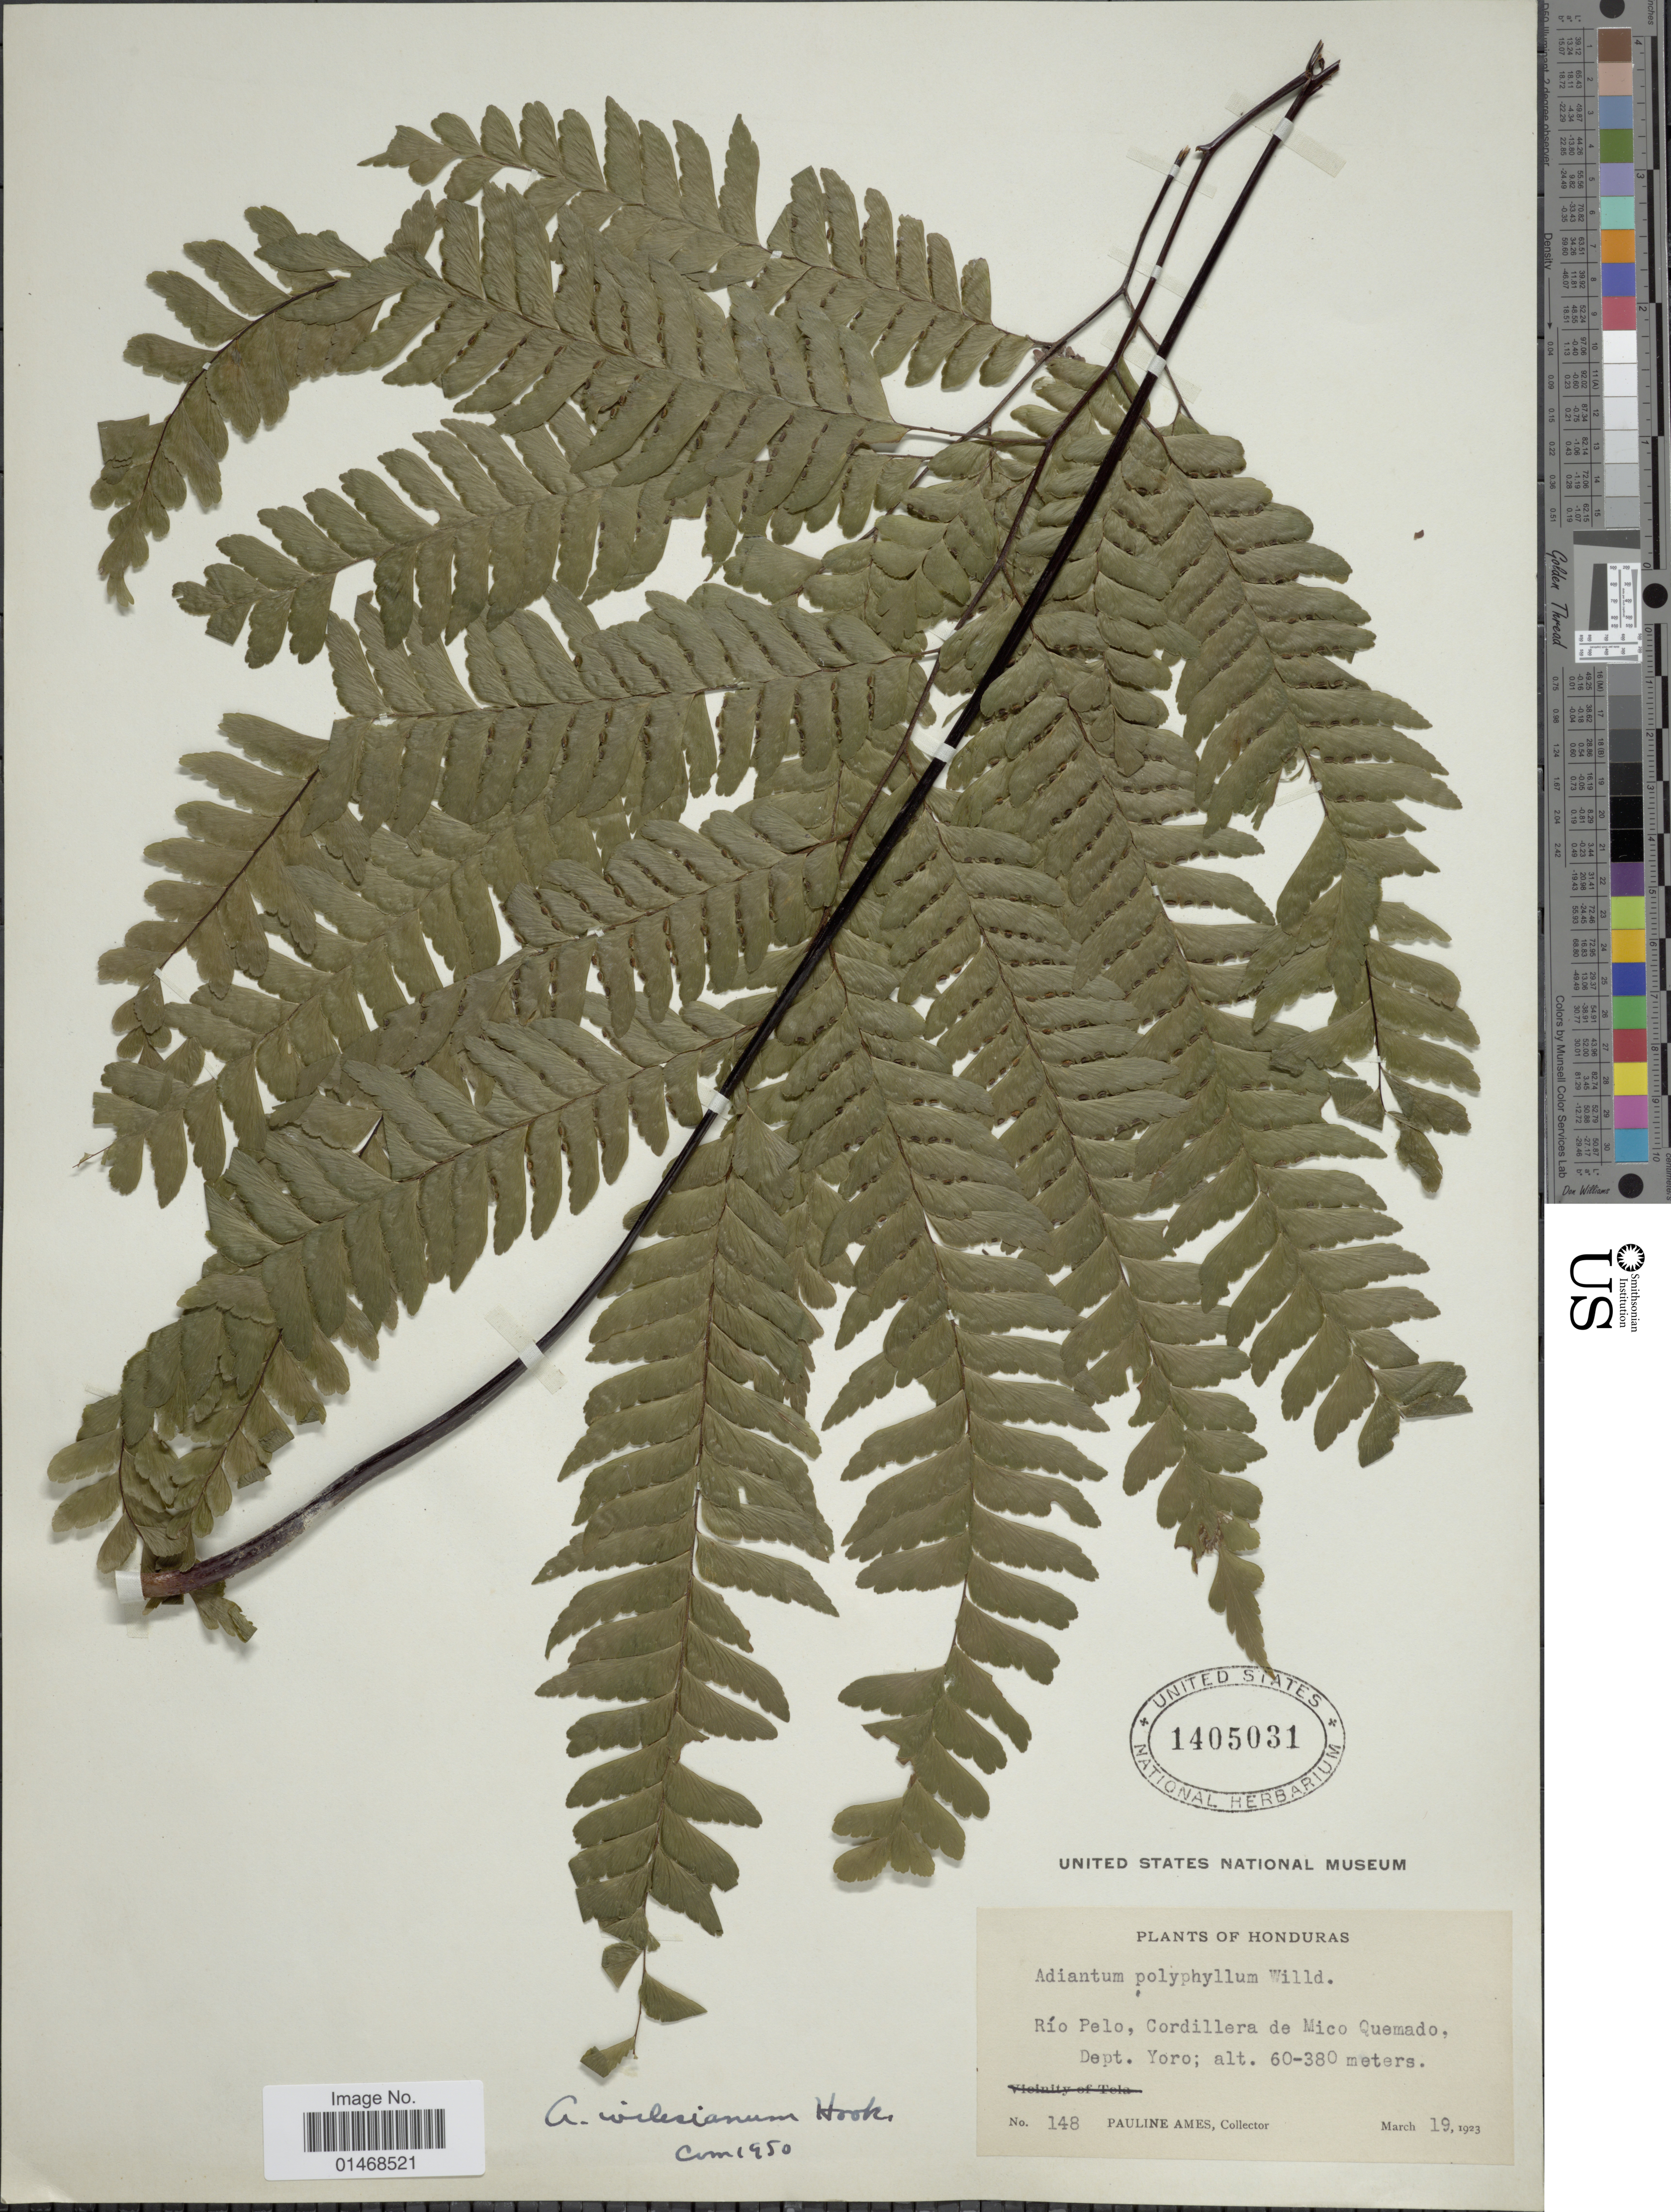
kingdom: Plantae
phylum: Tracheophyta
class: Polypodiopsida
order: Polypodiales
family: Pteridaceae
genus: Adiantum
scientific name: Adiantum wilesianum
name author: Hook.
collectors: P. Ames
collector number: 148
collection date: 1923-03-19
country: Honduras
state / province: Yoro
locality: Río Pelo, Cordillera de Mico Quemado,Dept. Yoro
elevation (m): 60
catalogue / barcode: US 1405031